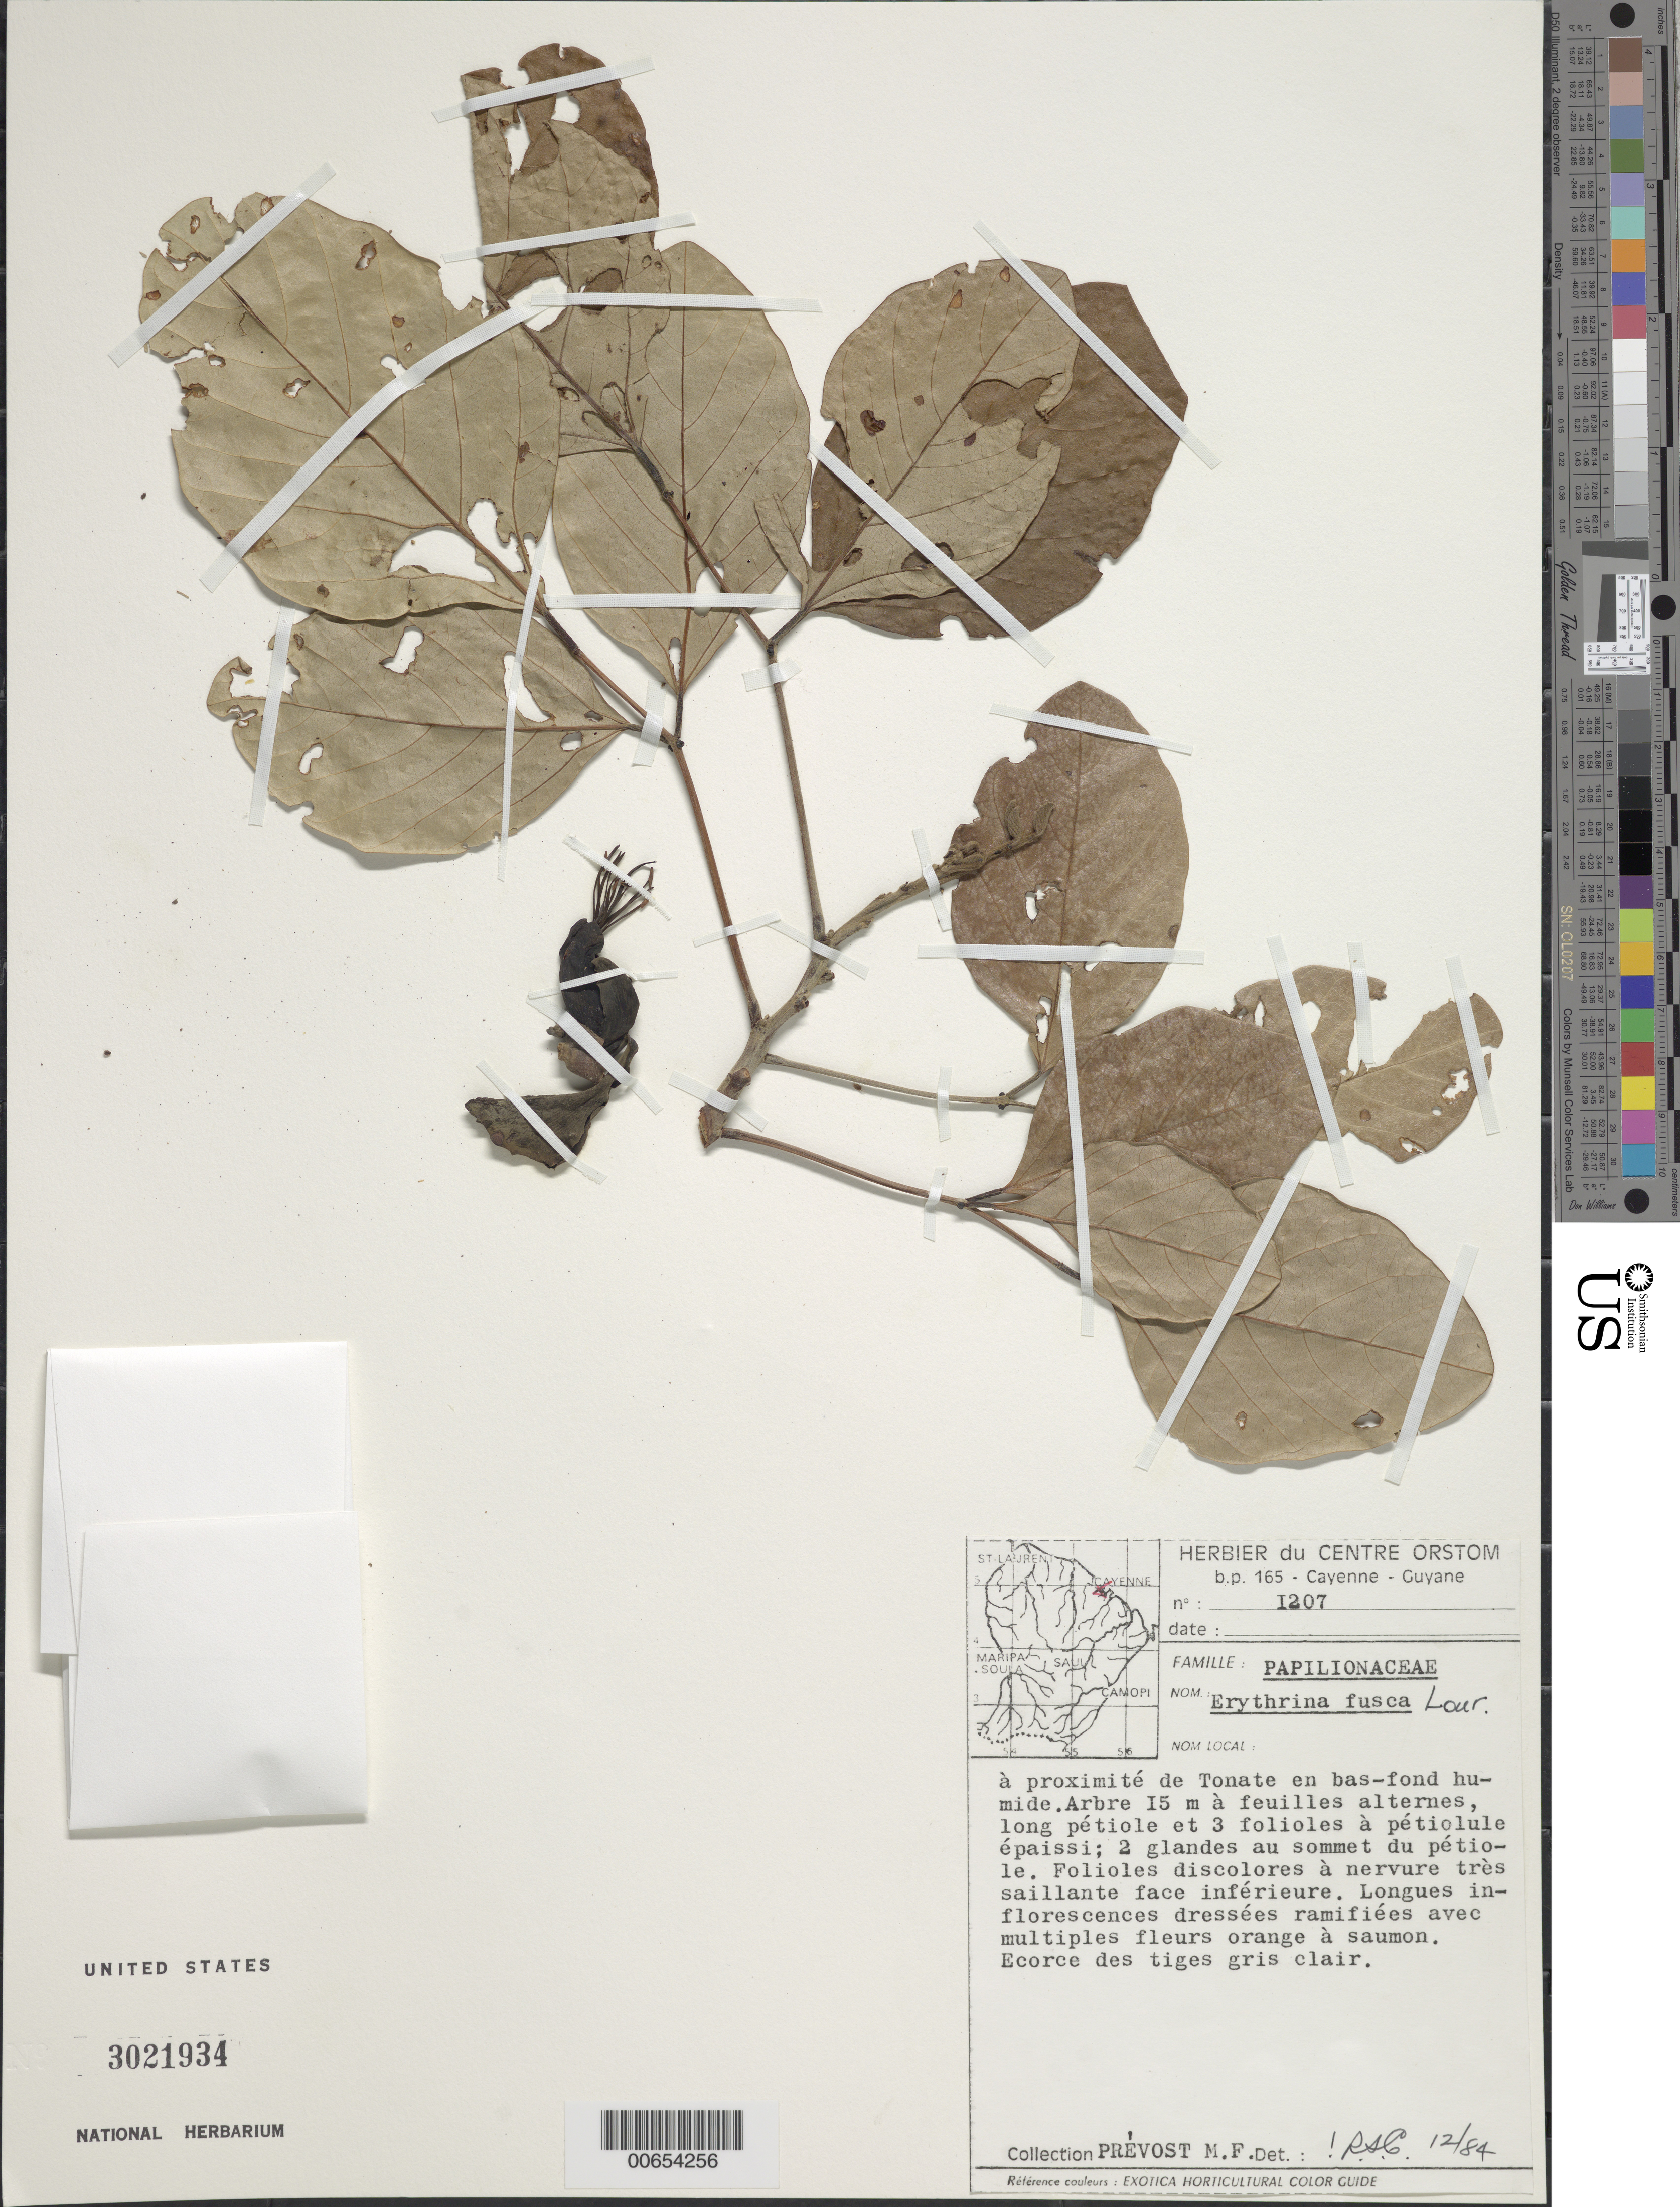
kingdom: Plantae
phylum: Tracheophyta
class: Magnoliopsida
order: Fabales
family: Fabaceae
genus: Erythrina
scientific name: Erythrina fusca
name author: Lour.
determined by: Cowan, R. S.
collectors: M.-F. Prévost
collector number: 1207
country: French Guiana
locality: Tonate, vic.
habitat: Wet hollow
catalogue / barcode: US 3021934